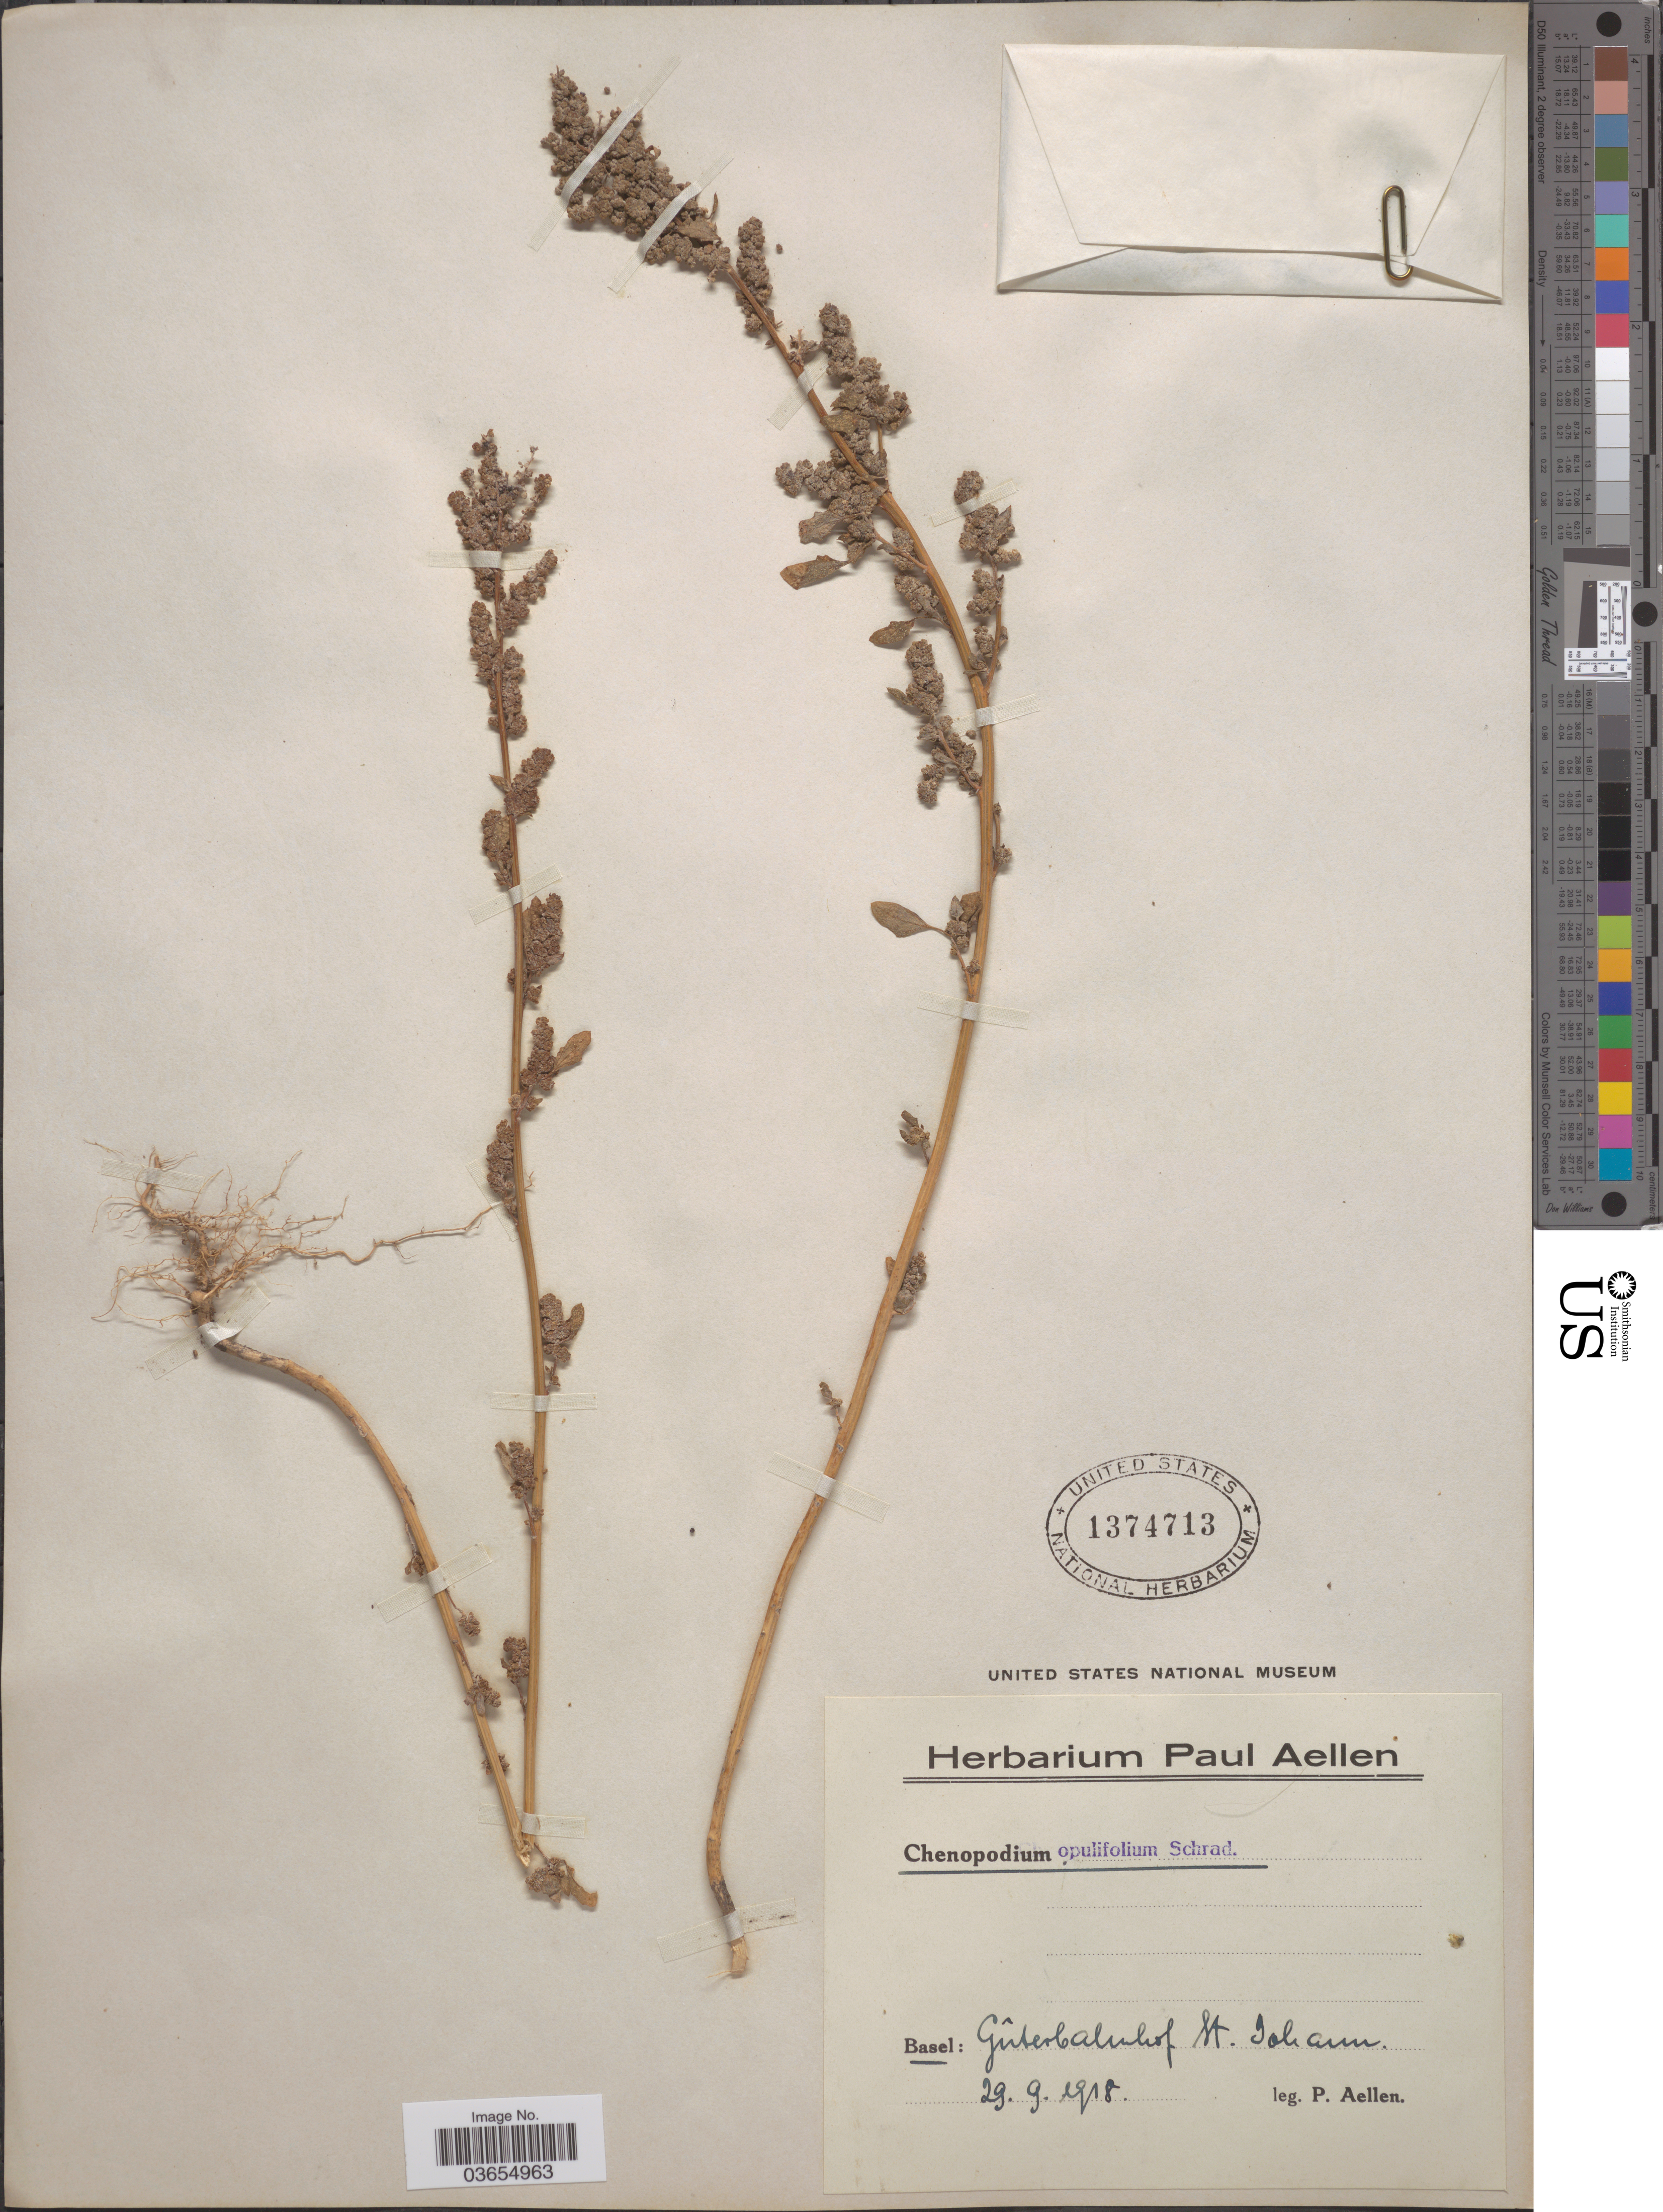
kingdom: Plantae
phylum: Tracheophyta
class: Magnoliopsida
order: Caryophyllales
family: Amaranthaceae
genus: Chenopodium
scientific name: Chenopodium opulifolium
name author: Schrad. ex W.D.J. Koch & Ziz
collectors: P. Aellen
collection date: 1918-09-29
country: Switzerland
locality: Basel: Gûterbahnhof St. Johann.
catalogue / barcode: US 1374713